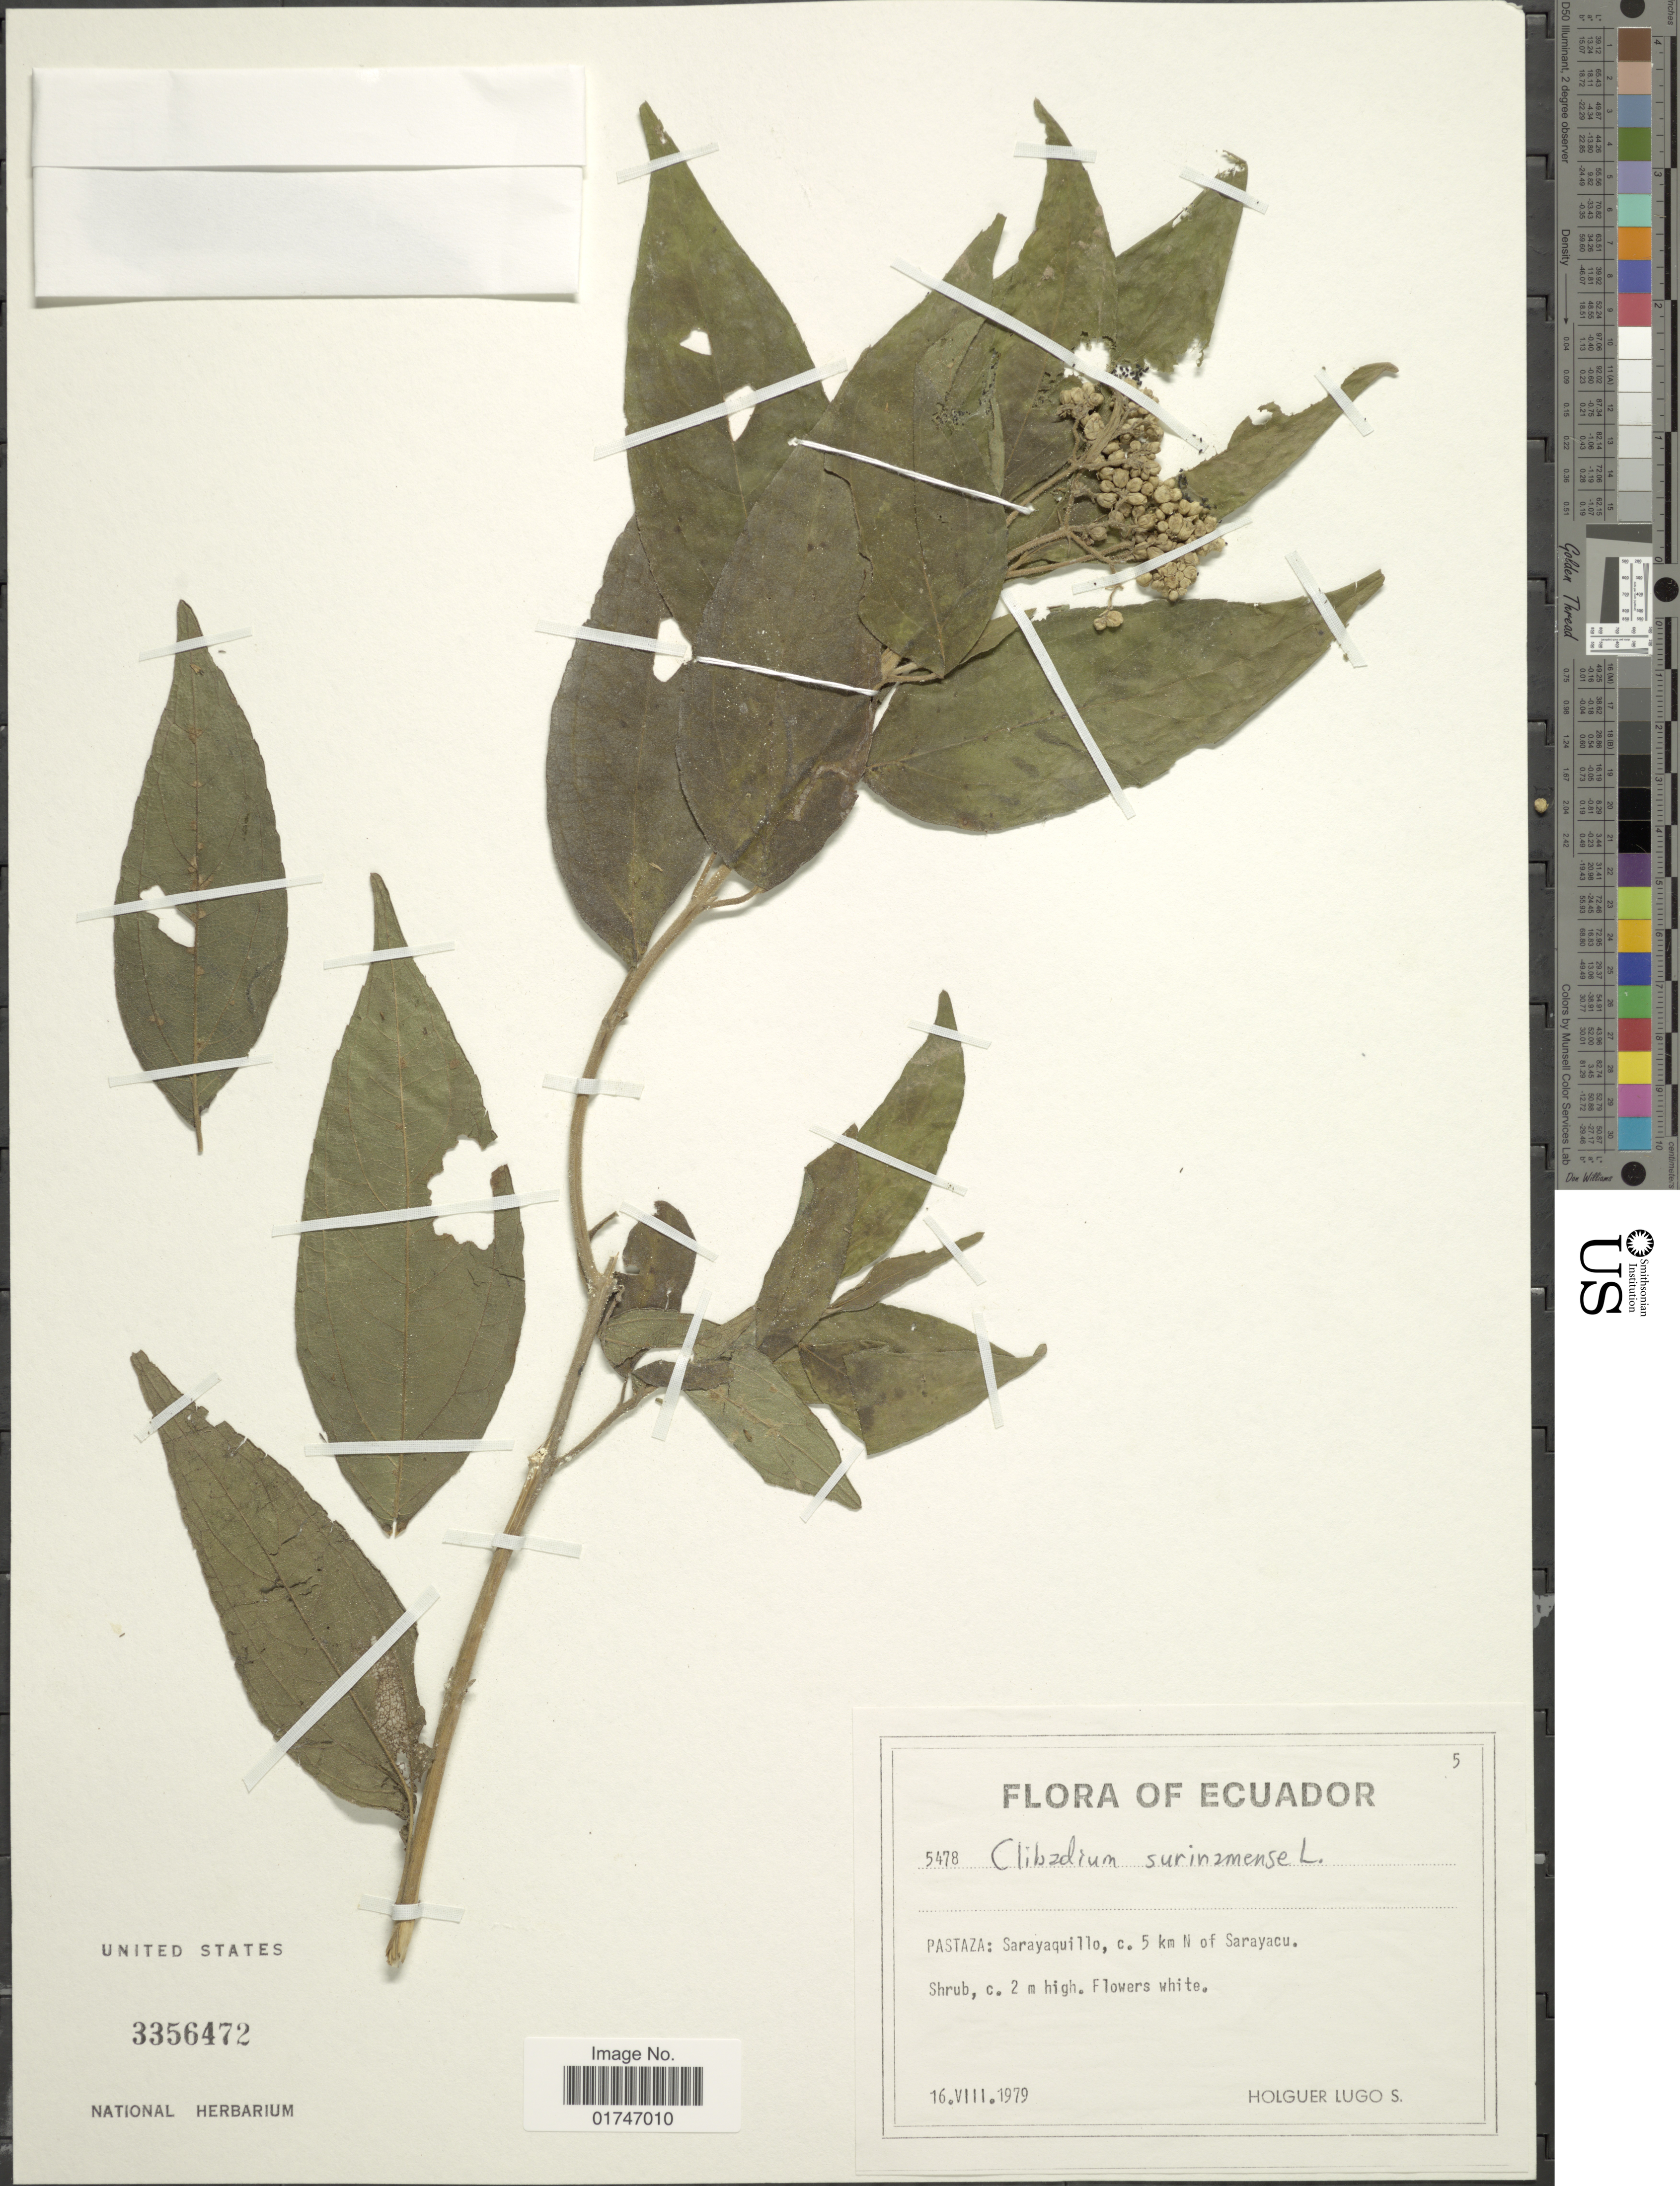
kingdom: Plantae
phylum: Tracheophyta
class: Magnoliopsida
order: Asterales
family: Asteraceae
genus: Clibadium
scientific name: Clibadium surinamense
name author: L.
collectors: H. Lugo S.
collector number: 5478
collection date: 1979-08-16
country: Ecuador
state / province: Pastaza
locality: Pastaza: Sarayaquillo, c. 5 km N of Sarayacu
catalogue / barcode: US 3356472